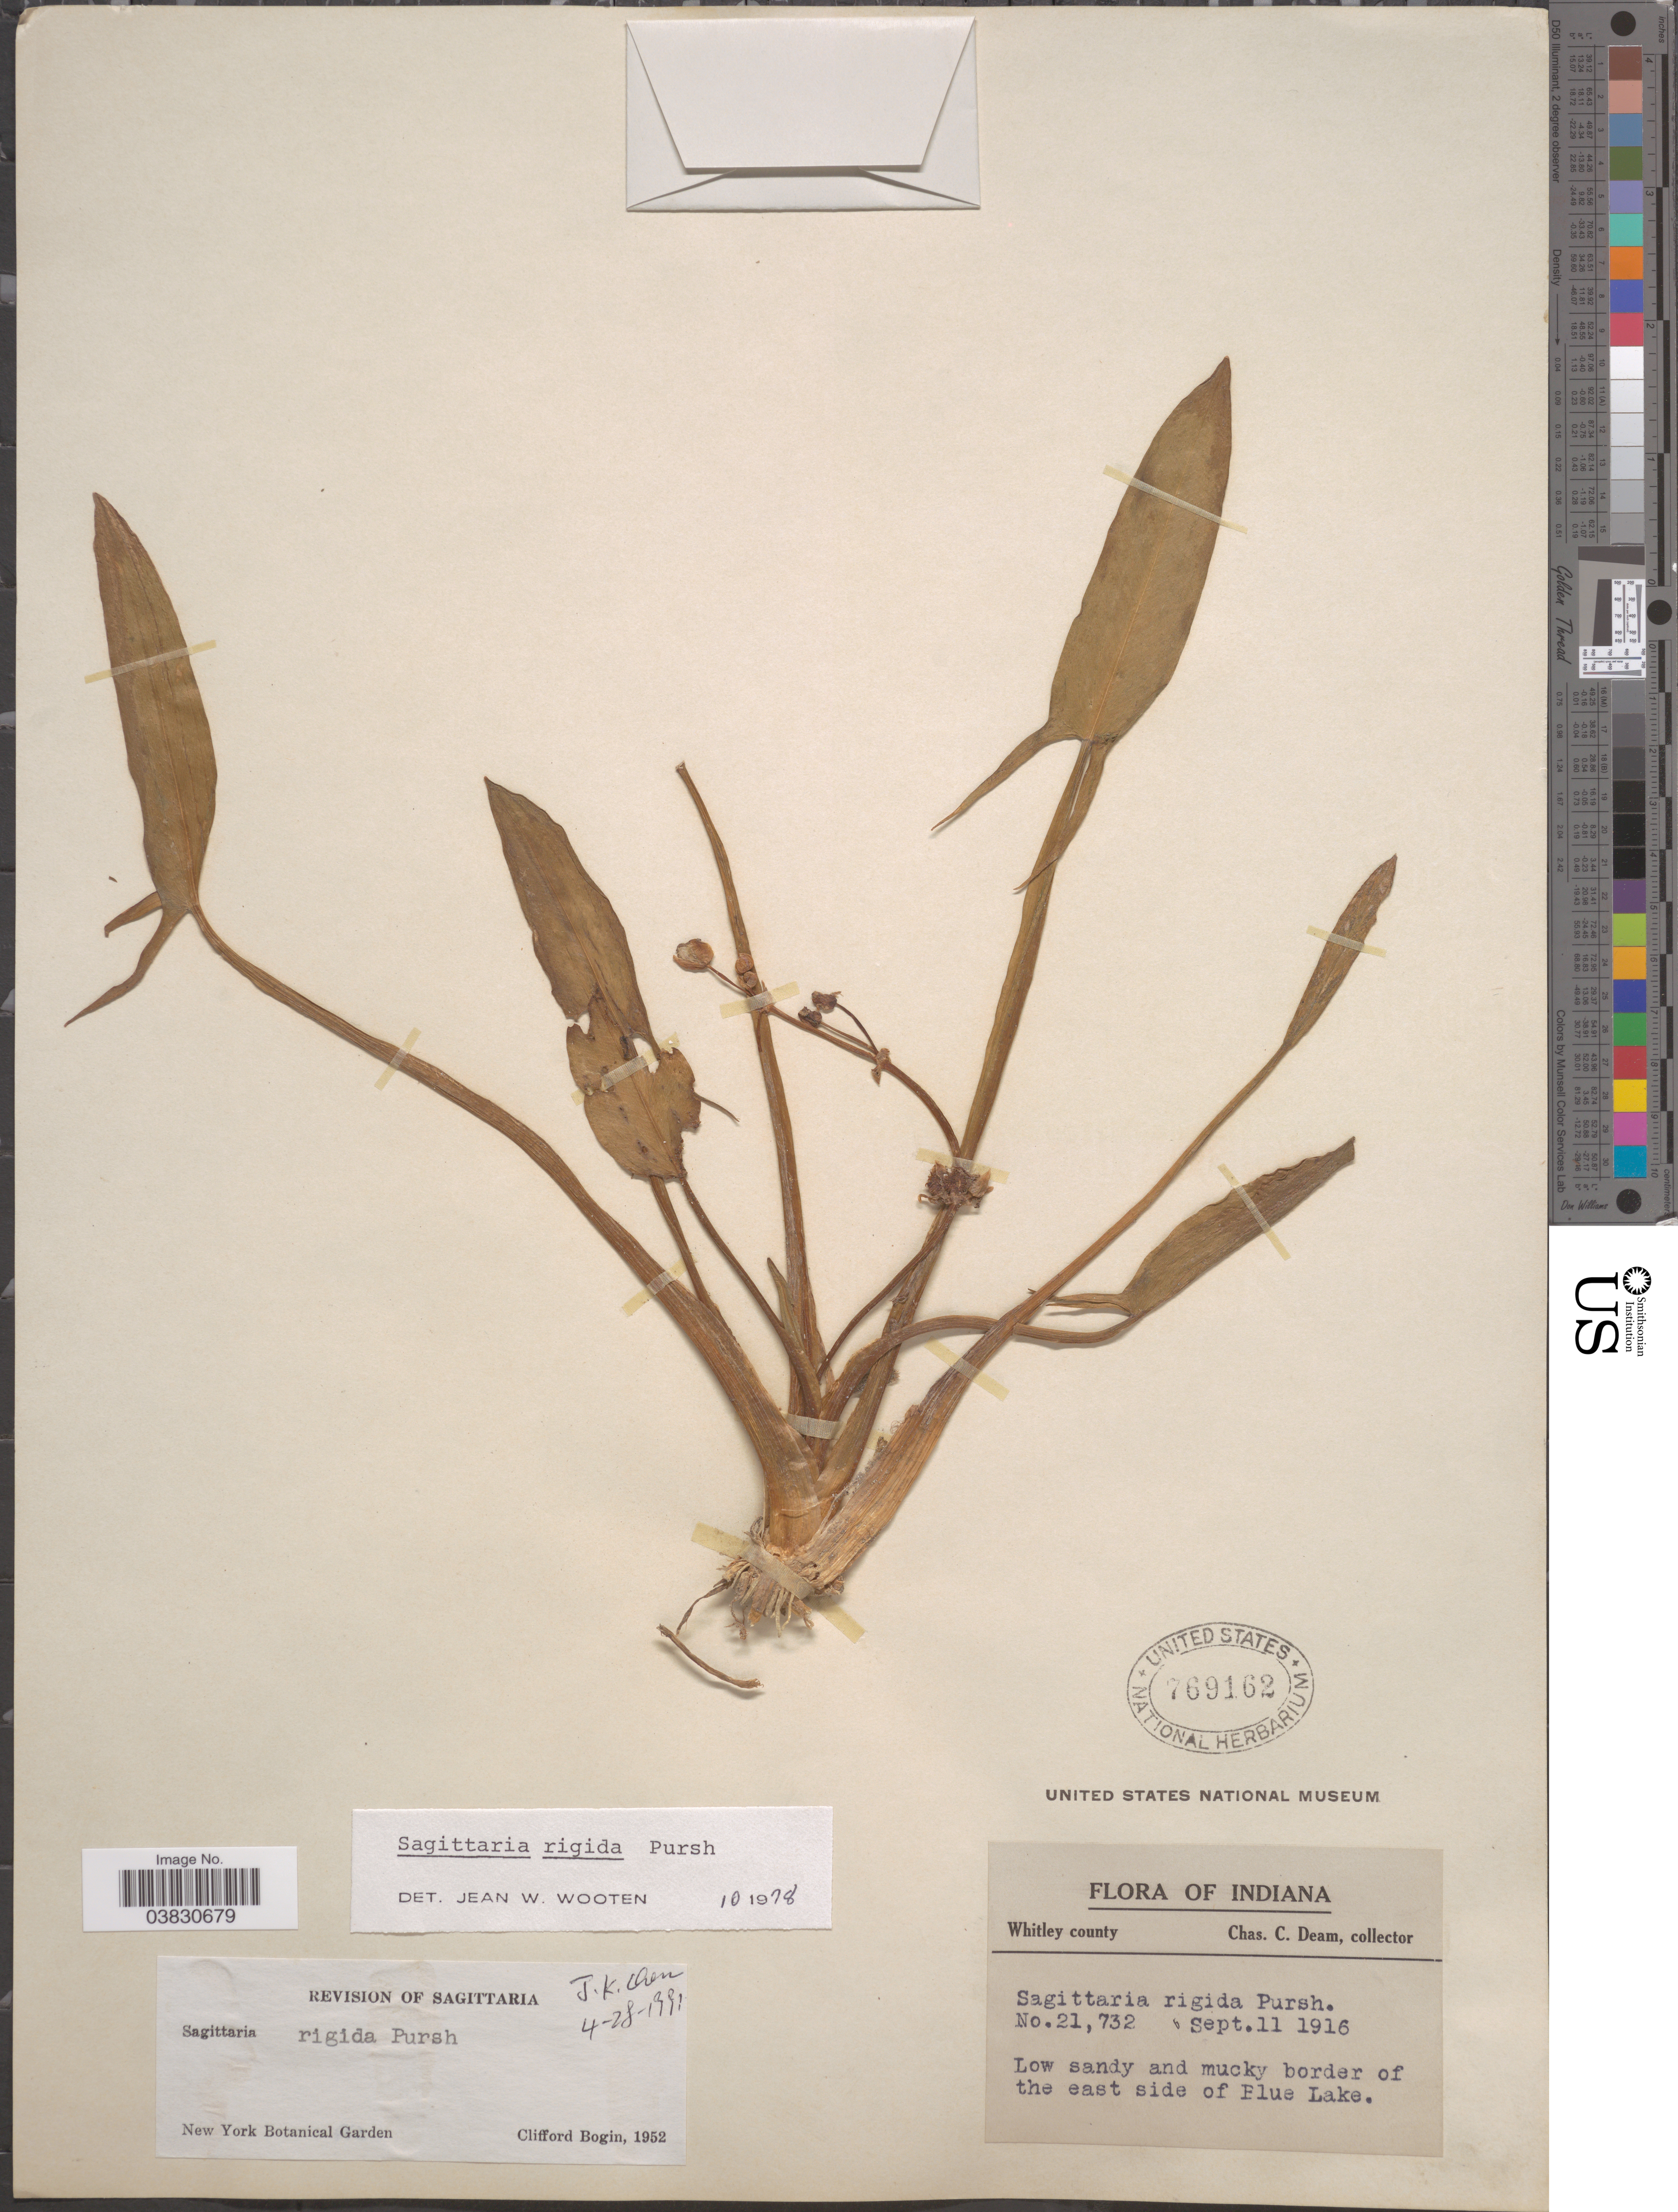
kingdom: Plantae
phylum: Tracheophyta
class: Liliopsida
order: Alismatales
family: Alismataceae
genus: Sagittaria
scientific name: Sagittaria rigida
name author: Pursh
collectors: C. C. Deam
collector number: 21732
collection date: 1916-09-11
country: United States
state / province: Indiana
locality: Whitley county. Border of the east side of Blue Lake.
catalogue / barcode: US 769162